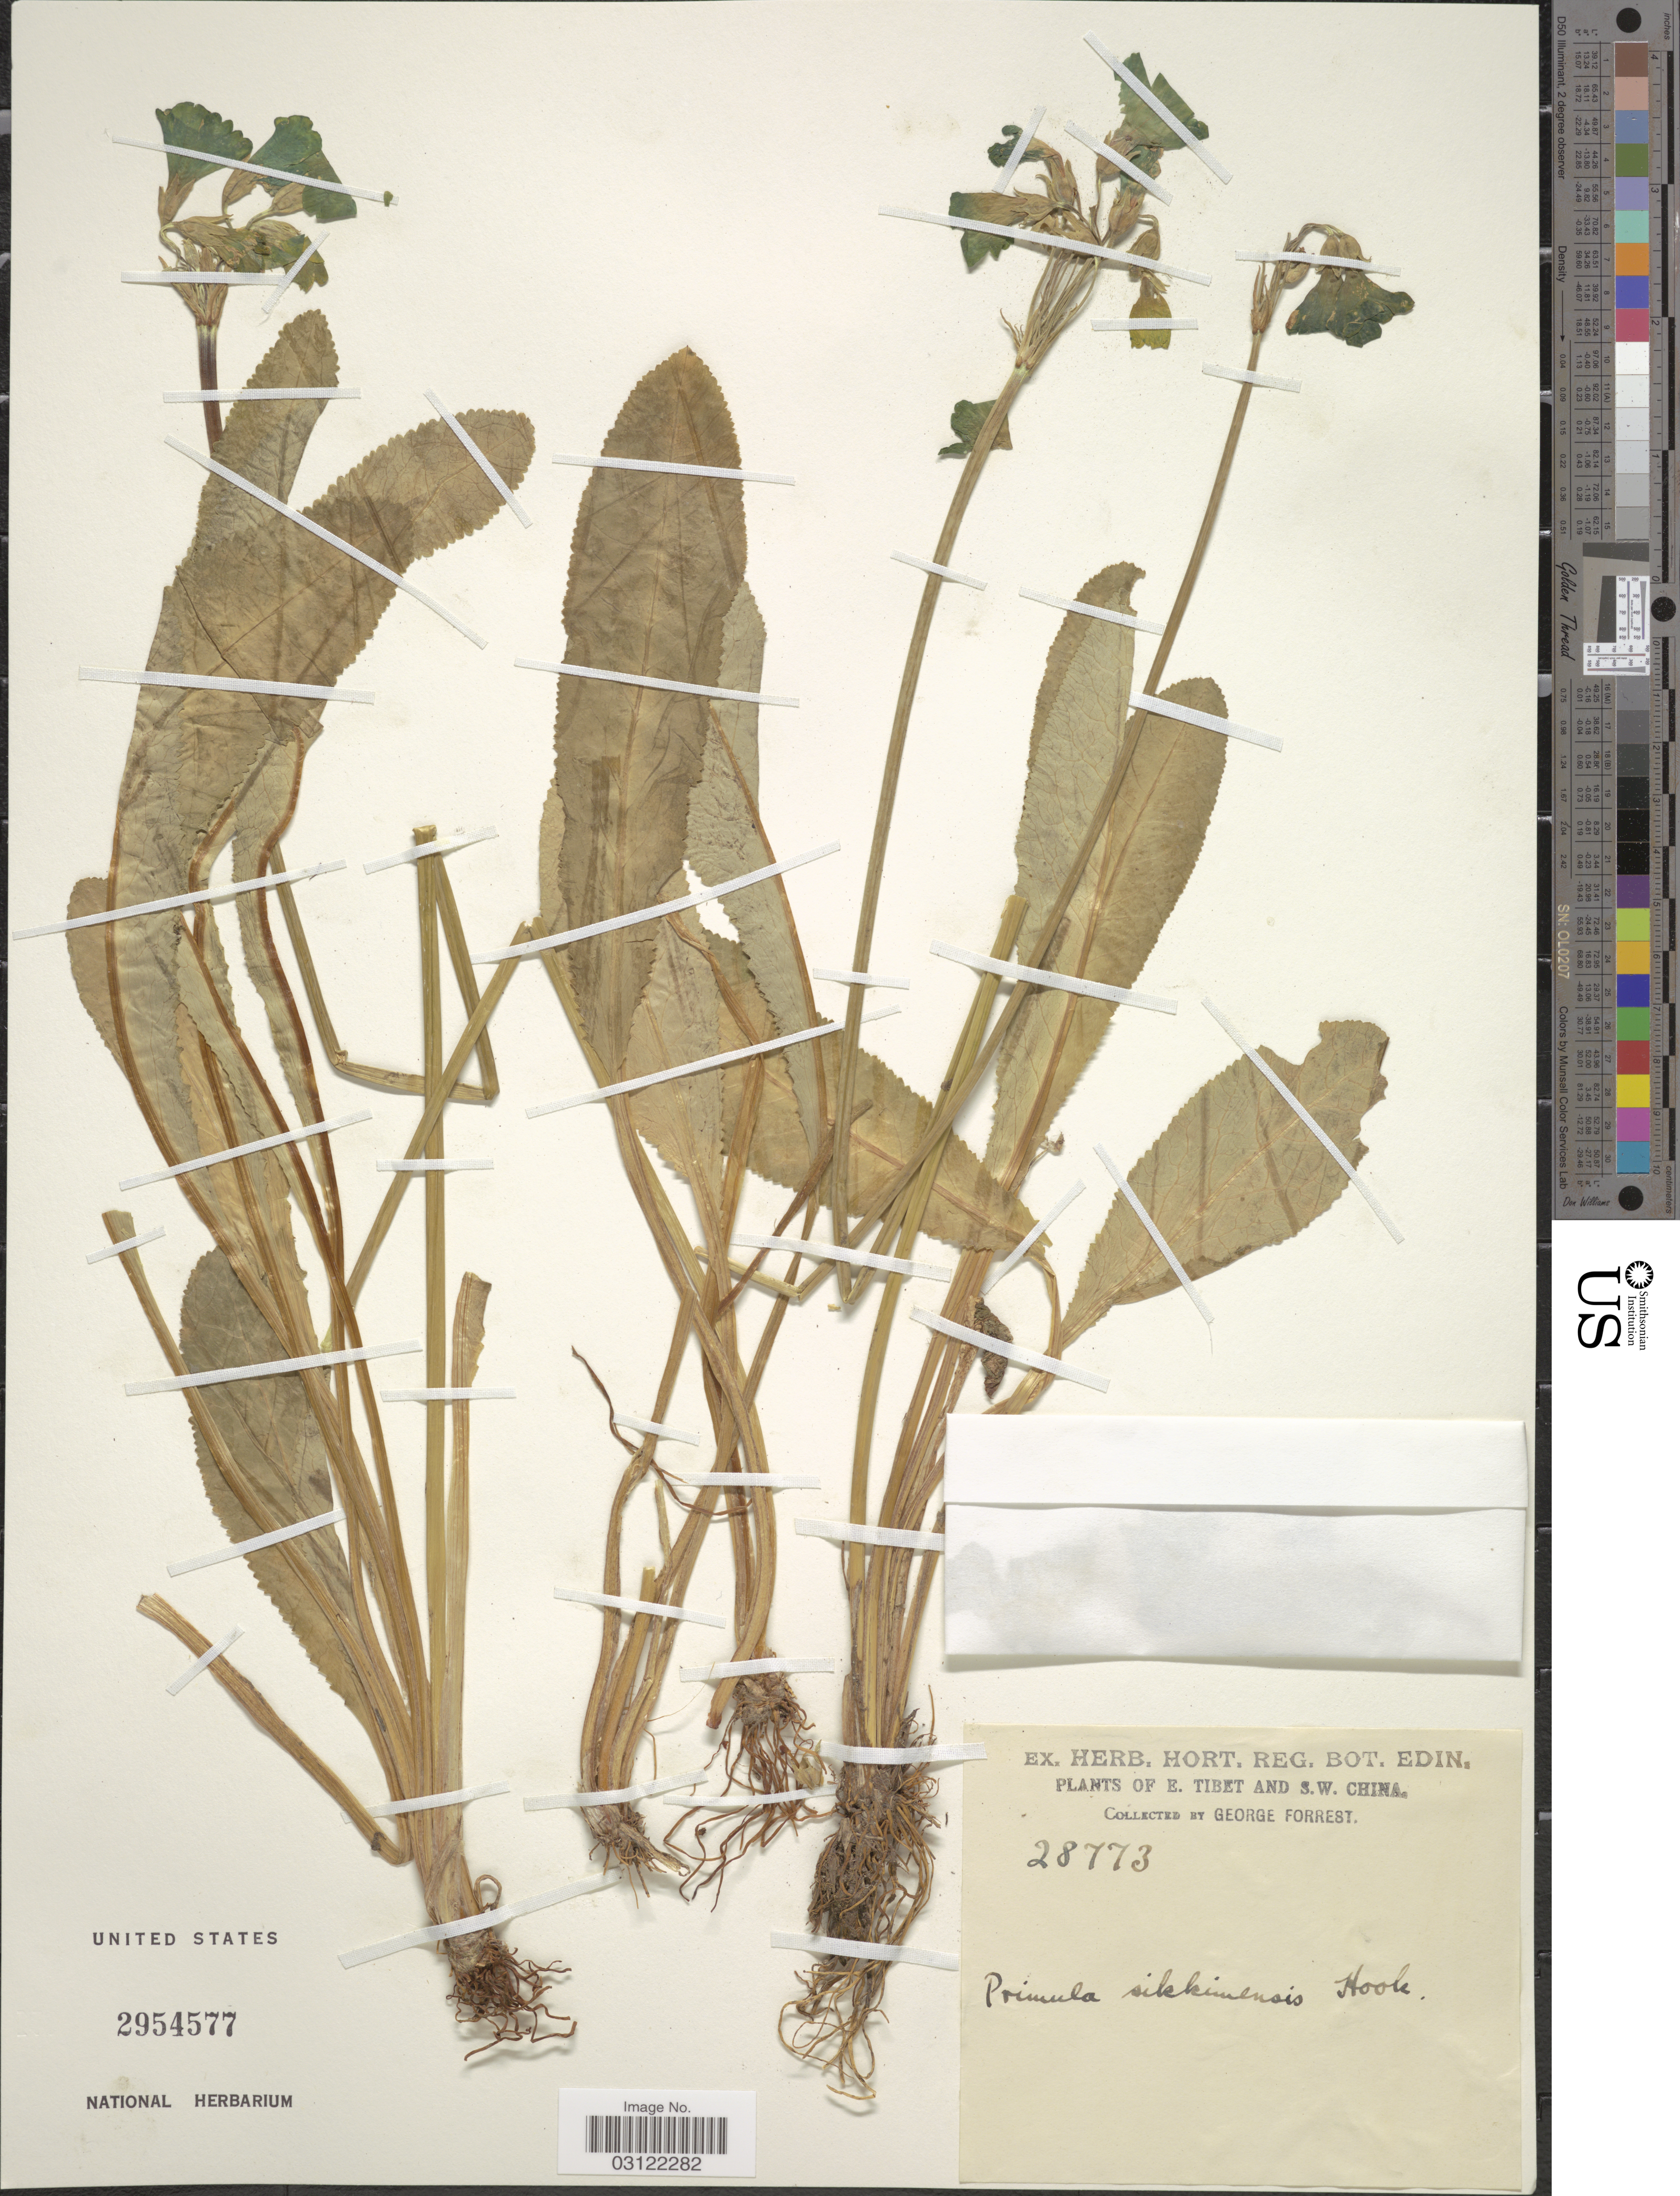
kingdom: Plantae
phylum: Tracheophyta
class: Magnoliopsida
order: Ericales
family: Primulaceae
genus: Primula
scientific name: Primula sikkimensis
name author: Hook.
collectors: G. Forrest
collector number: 28773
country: China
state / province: Xizang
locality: E. Tibet and S. W. China.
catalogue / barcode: US 2954577